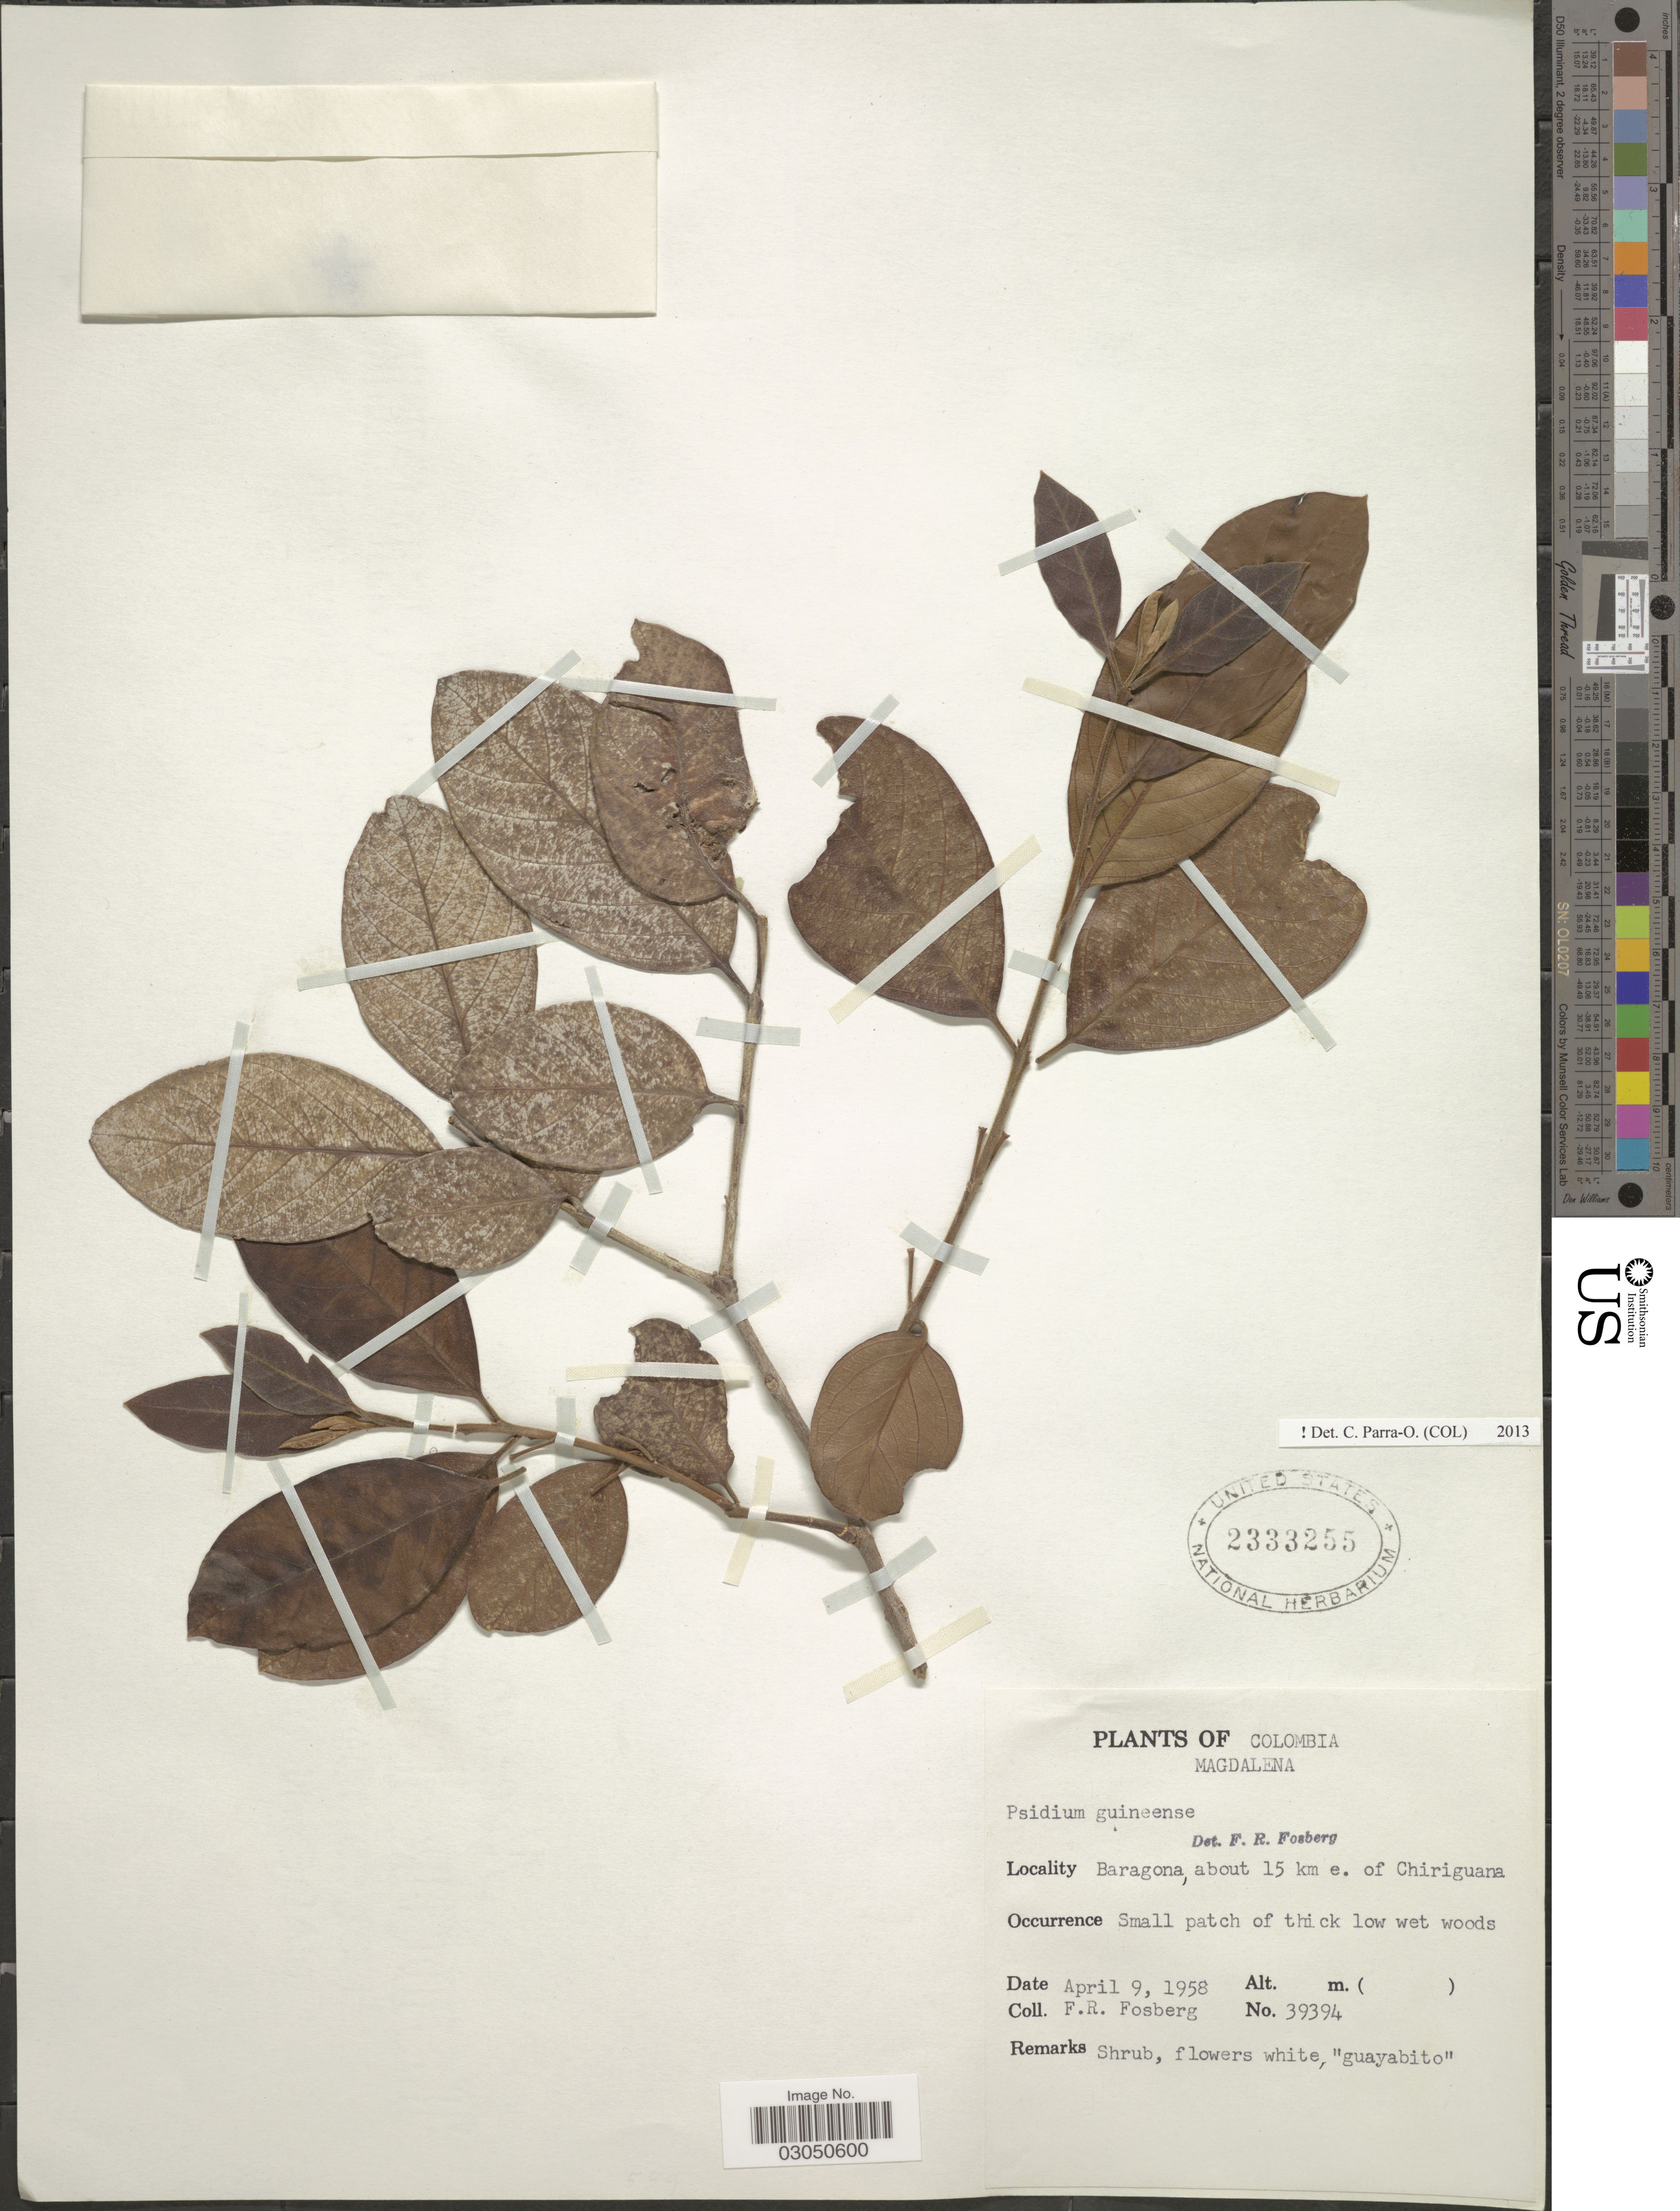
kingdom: Plantae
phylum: Tracheophyta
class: Magnoliopsida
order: Myrtales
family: Myrtaceae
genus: Psidium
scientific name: Psidium guineense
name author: Sw.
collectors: F. R. Fosberg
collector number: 39394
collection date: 1958-04-09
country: Colombia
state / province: Magdalena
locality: Baragona, about 15 km e. of Chiriguana.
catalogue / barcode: US 2333255